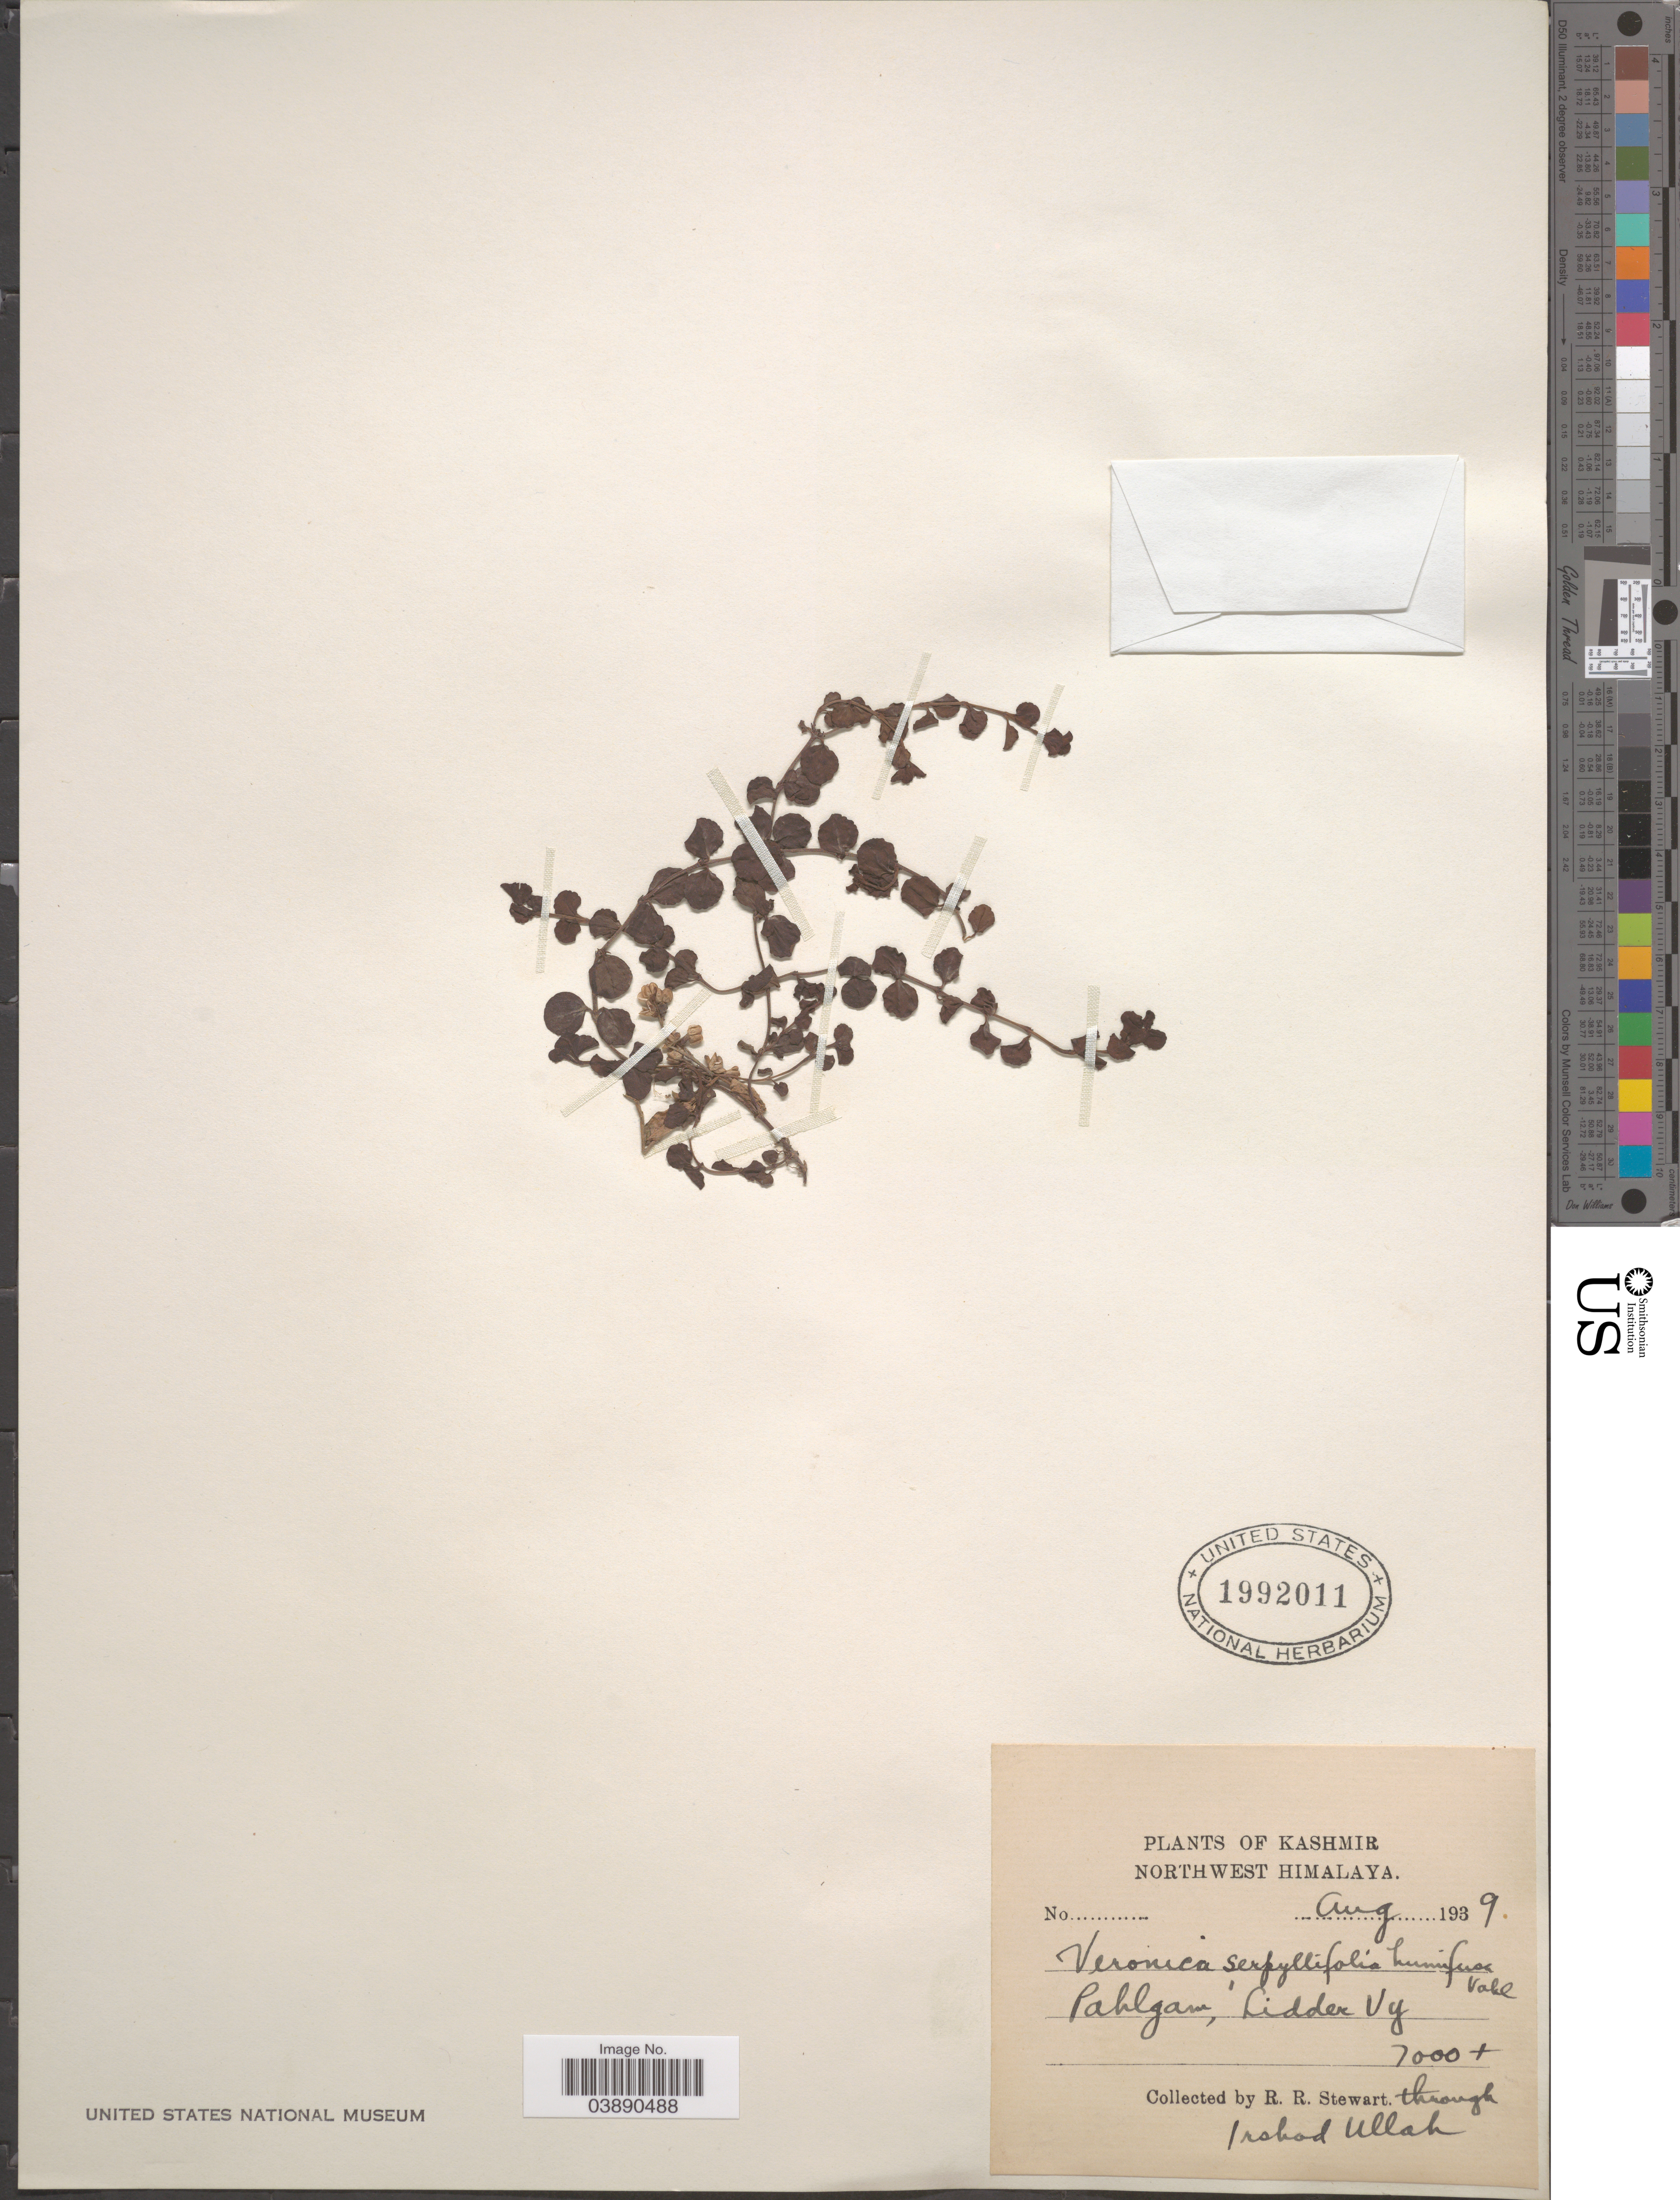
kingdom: Plantae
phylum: Tracheophyta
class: Magnoliopsida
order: Lamiales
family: Plantaginaceae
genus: Veronica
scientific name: Veronica serpyllifolia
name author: L.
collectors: R. Stewart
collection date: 1939-08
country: India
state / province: Jammu and Kashmir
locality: Kashmir. Northwest Himalaya. Pahlgam, Lidder Vy. Through Irshad Ullah.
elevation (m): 2134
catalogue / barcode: US 1992011